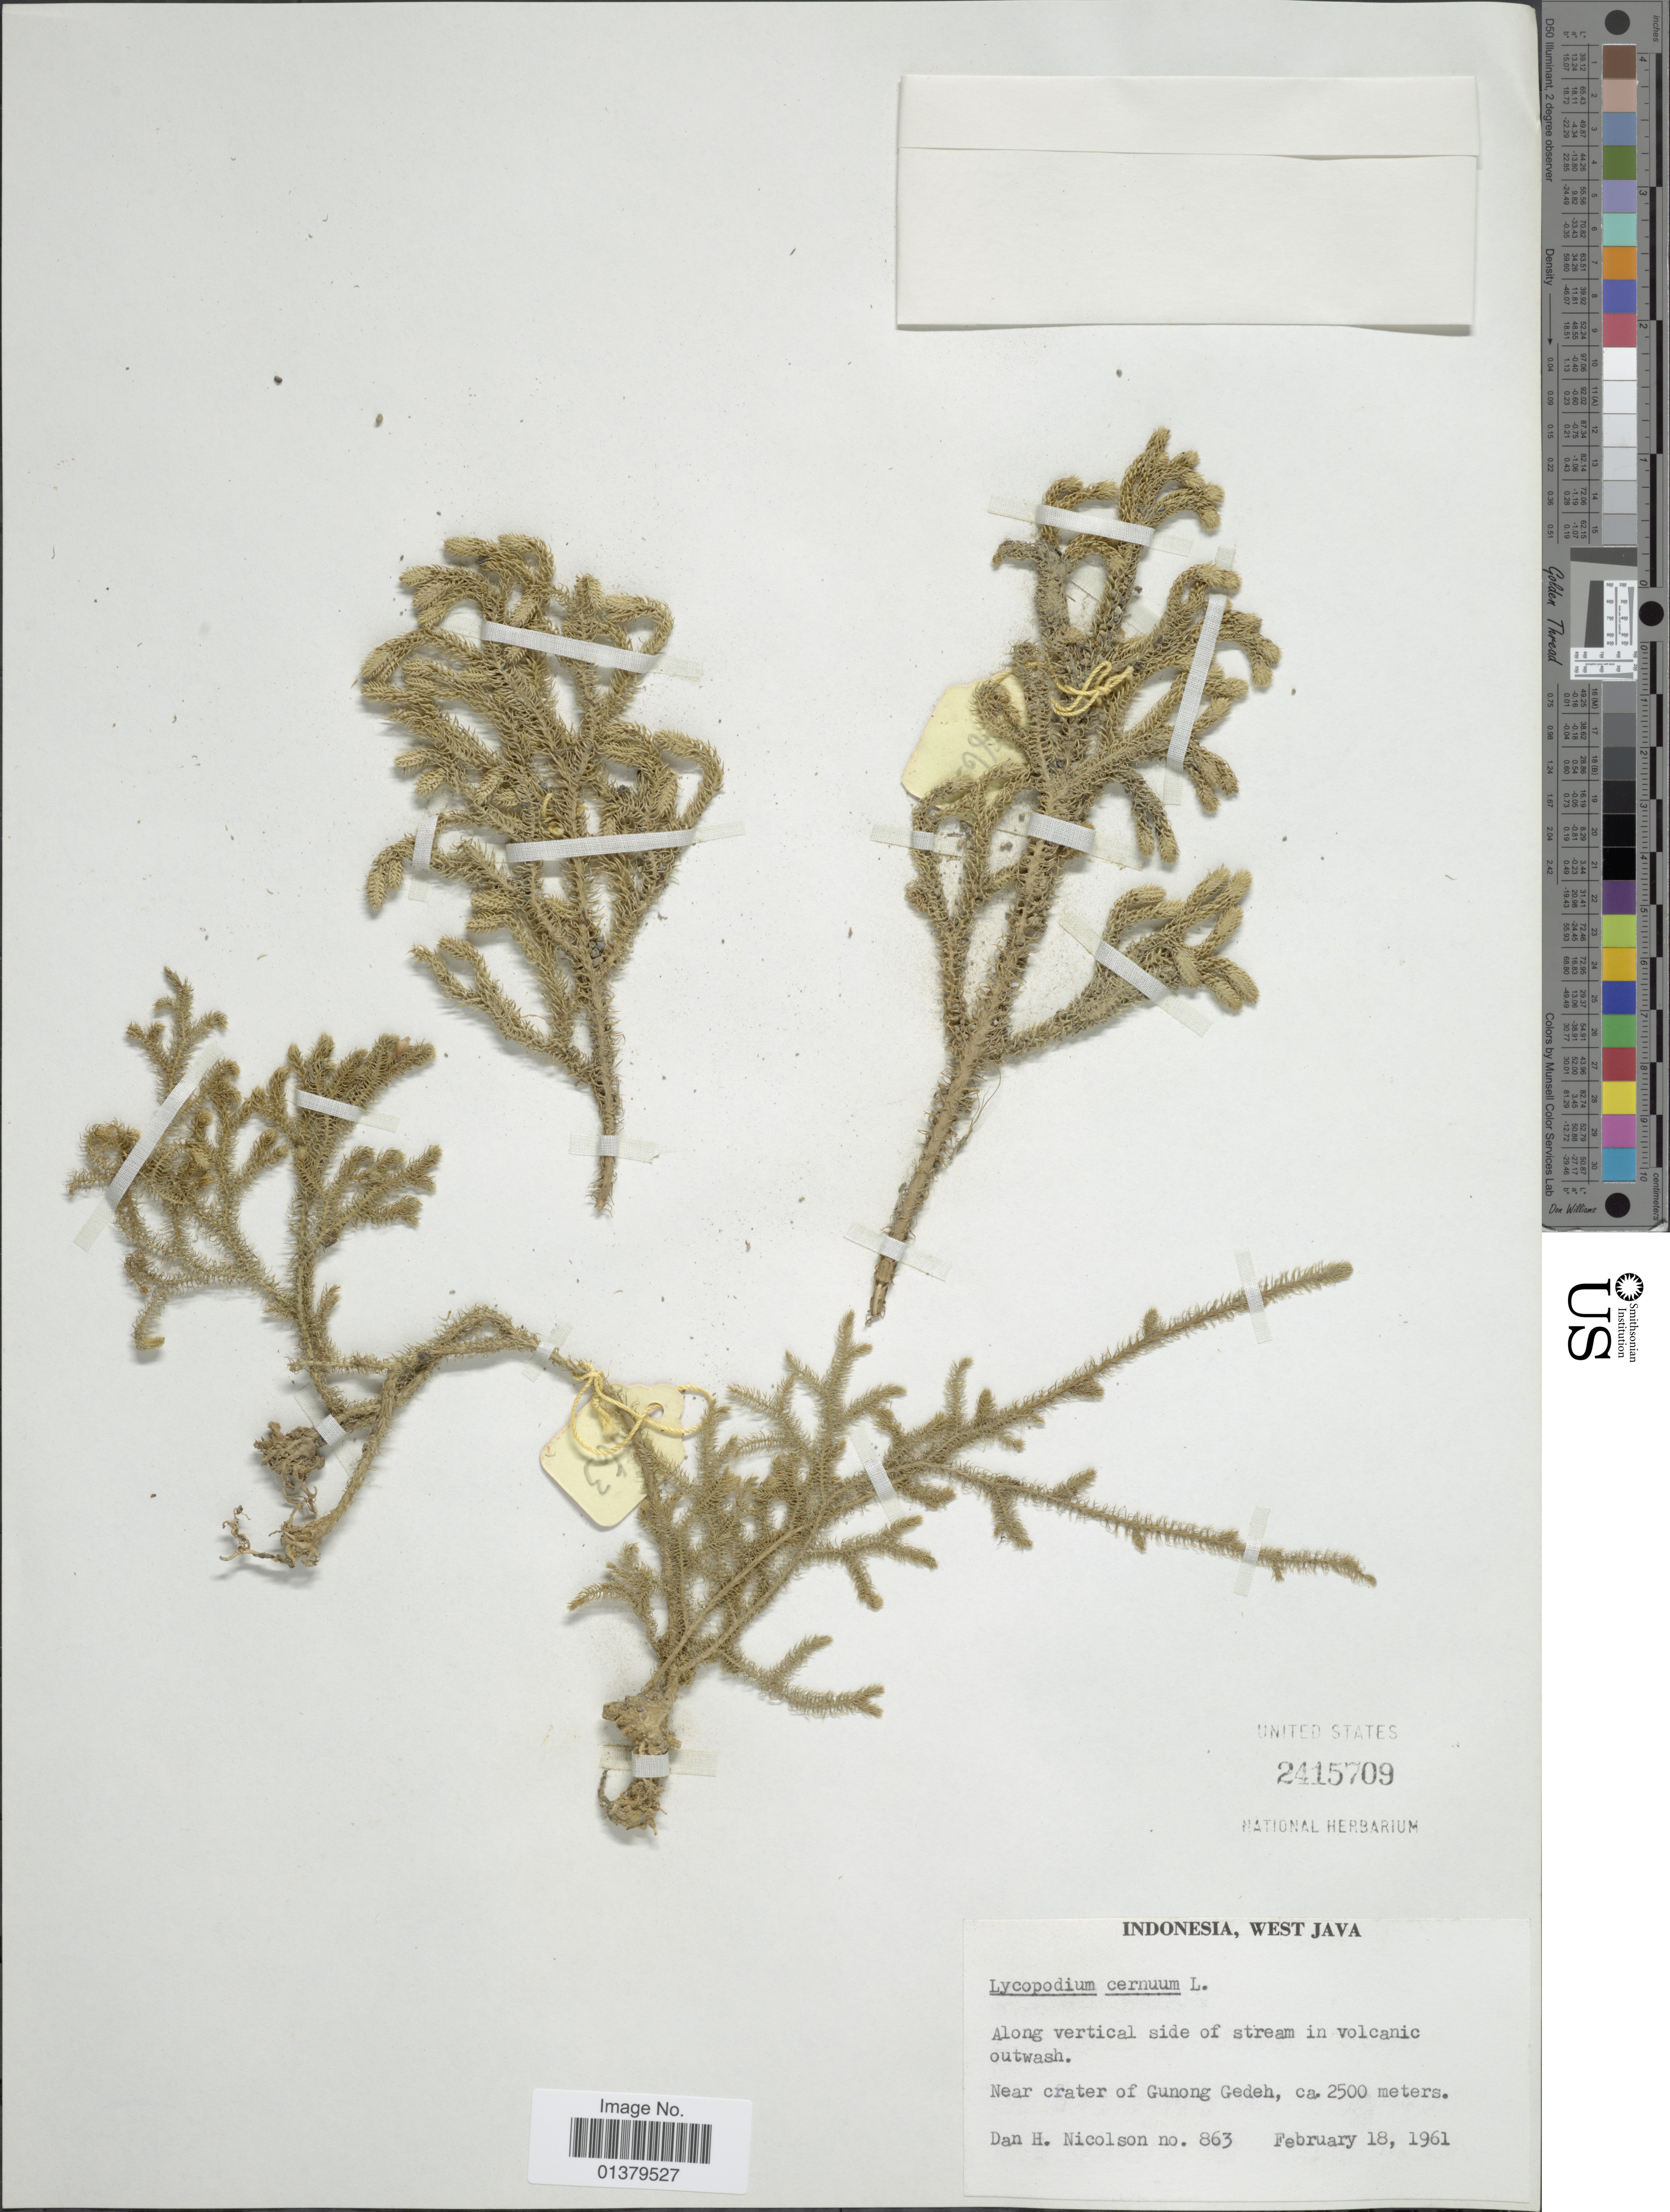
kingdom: Plantae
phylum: Tracheophyta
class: Lycopodiopsida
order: Lycopodiales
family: Lycopodiaceae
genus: Palhinhaea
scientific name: Palhinhaea cernua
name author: (L.) Vasc. & Franco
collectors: D. H. Nicolson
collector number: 863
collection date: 1961-02-18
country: Indonesia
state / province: Java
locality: West java, Near crater of Gunong Gedeh.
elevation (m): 2500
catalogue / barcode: US 2415709